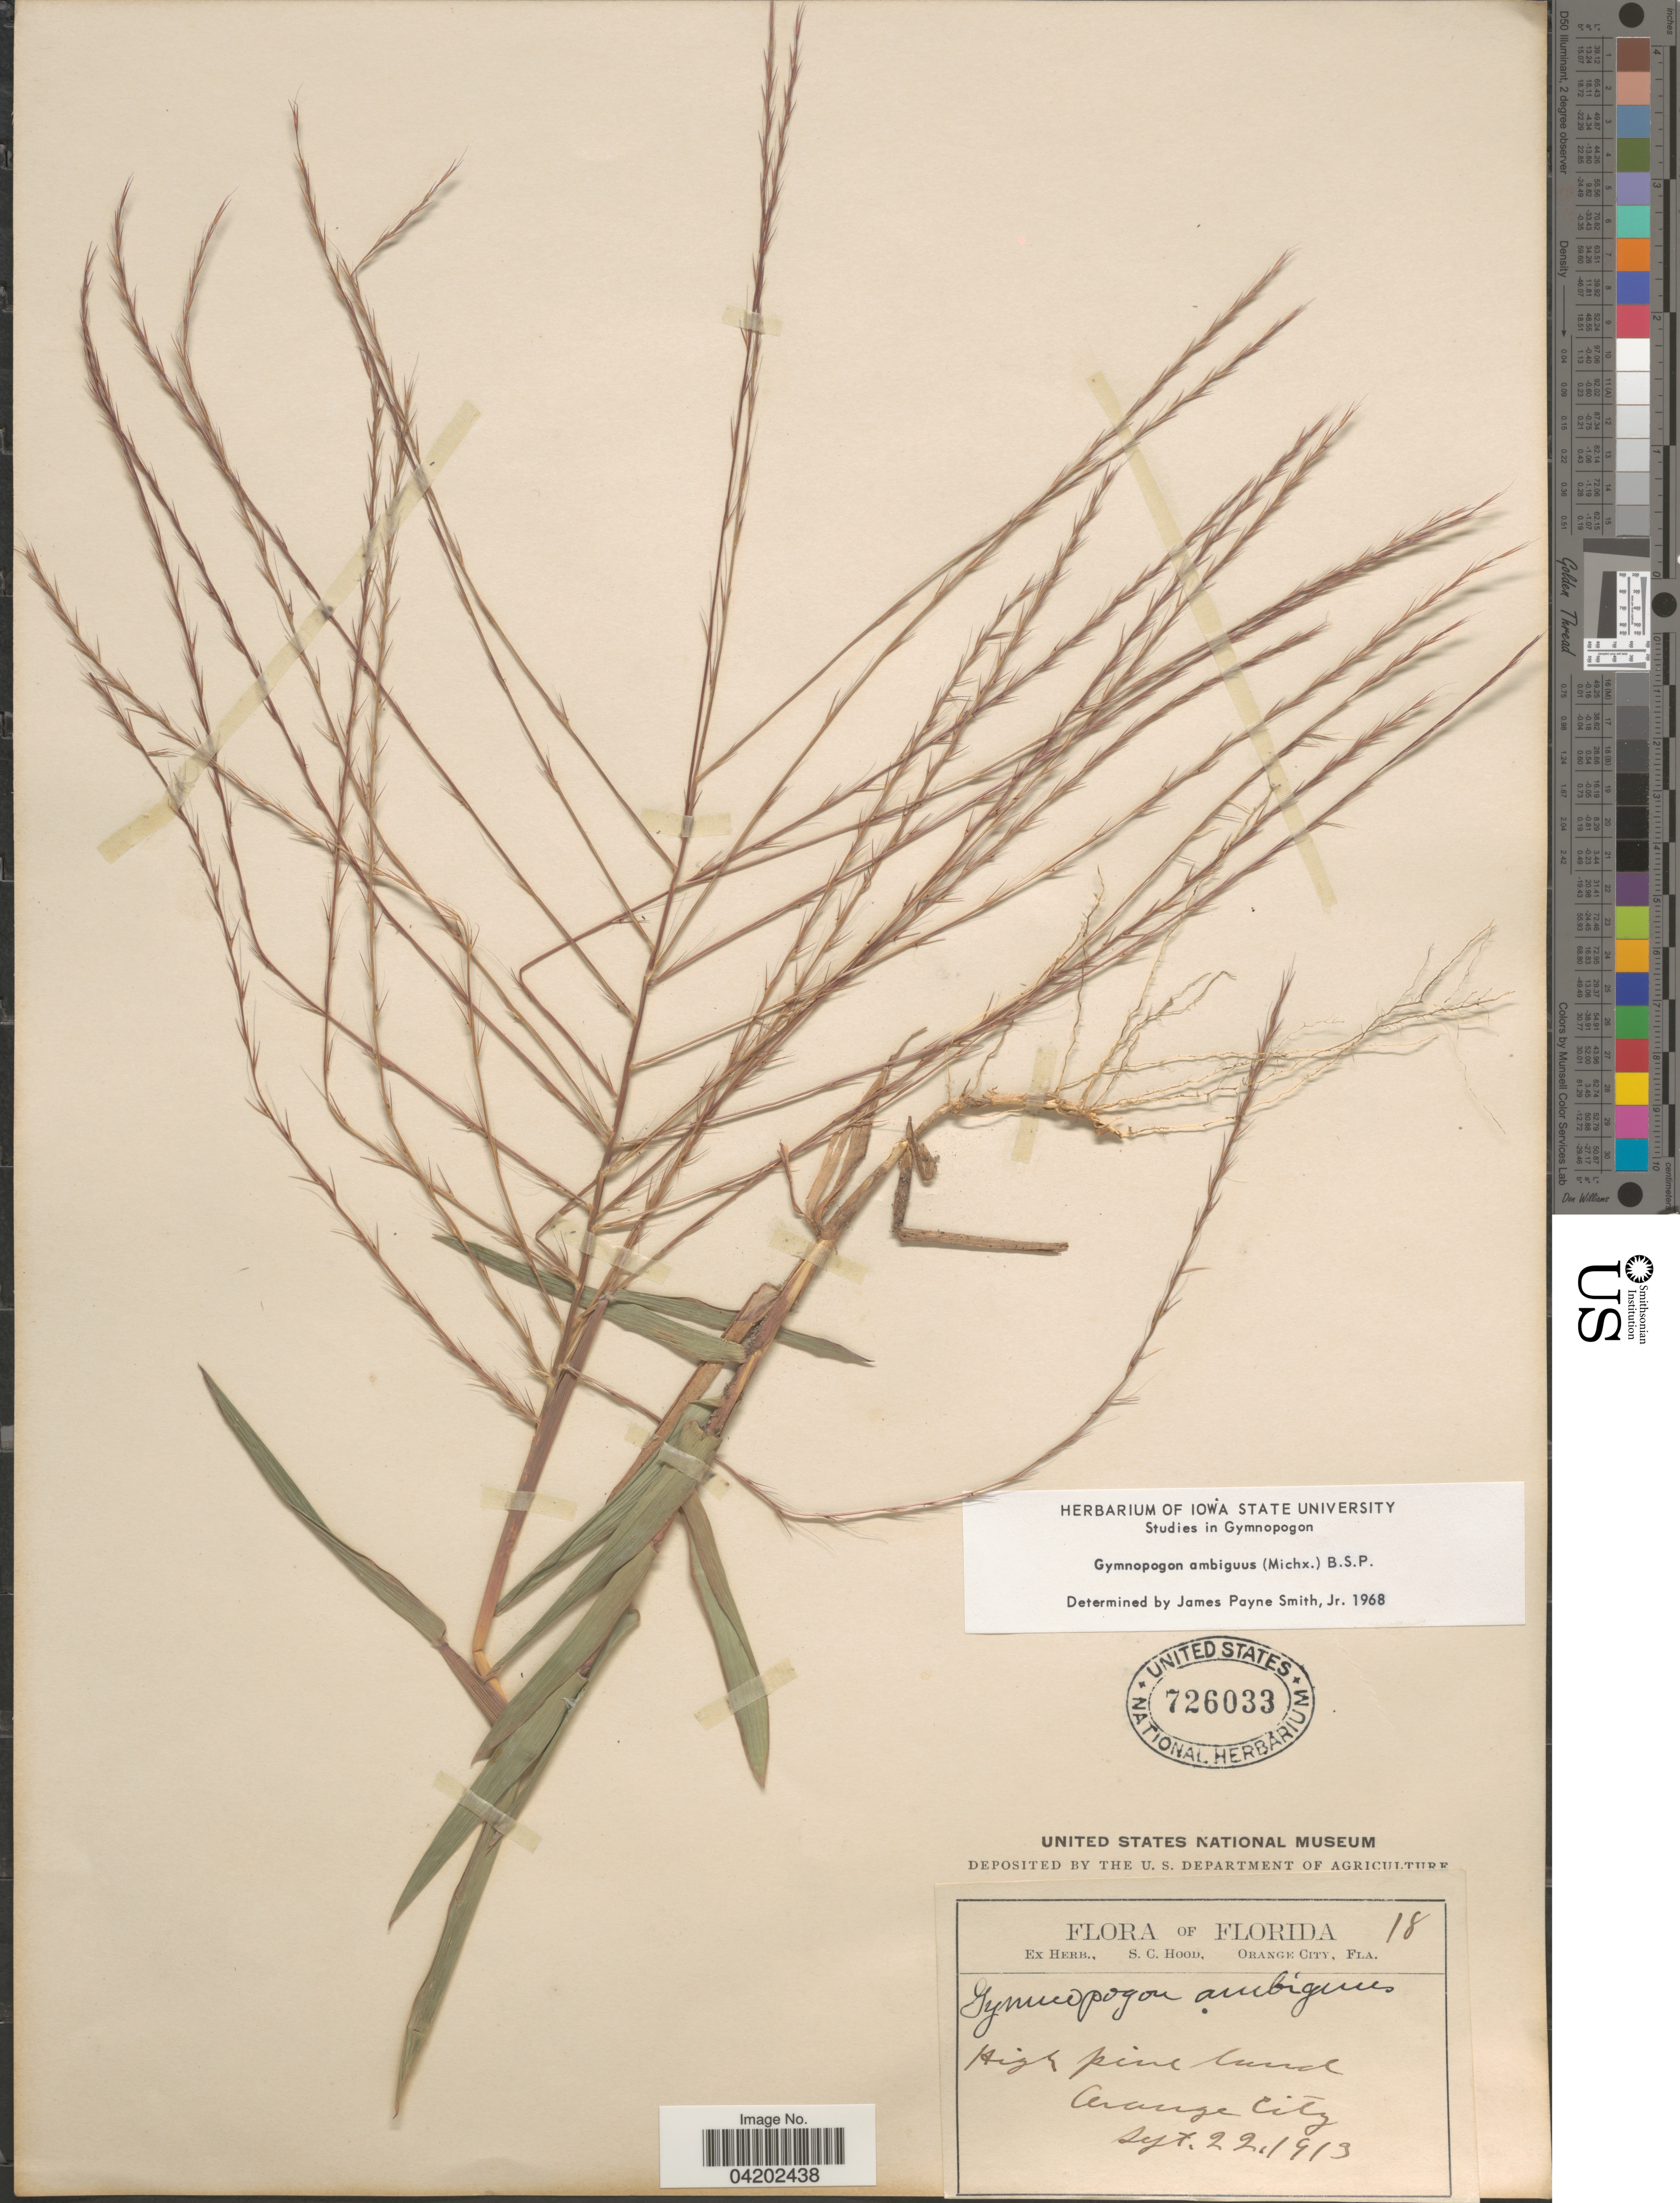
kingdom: Plantae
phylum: Tracheophyta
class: Liliopsida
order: Poales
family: Poaceae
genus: Gymnopogon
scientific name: Gymnopogon ambiguus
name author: (Michx.) Britton, Stearns & Poggenb.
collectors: Ex herb. S. C. Hood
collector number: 18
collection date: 1913-09-22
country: United States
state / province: Florida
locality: Orange City.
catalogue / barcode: US 726033